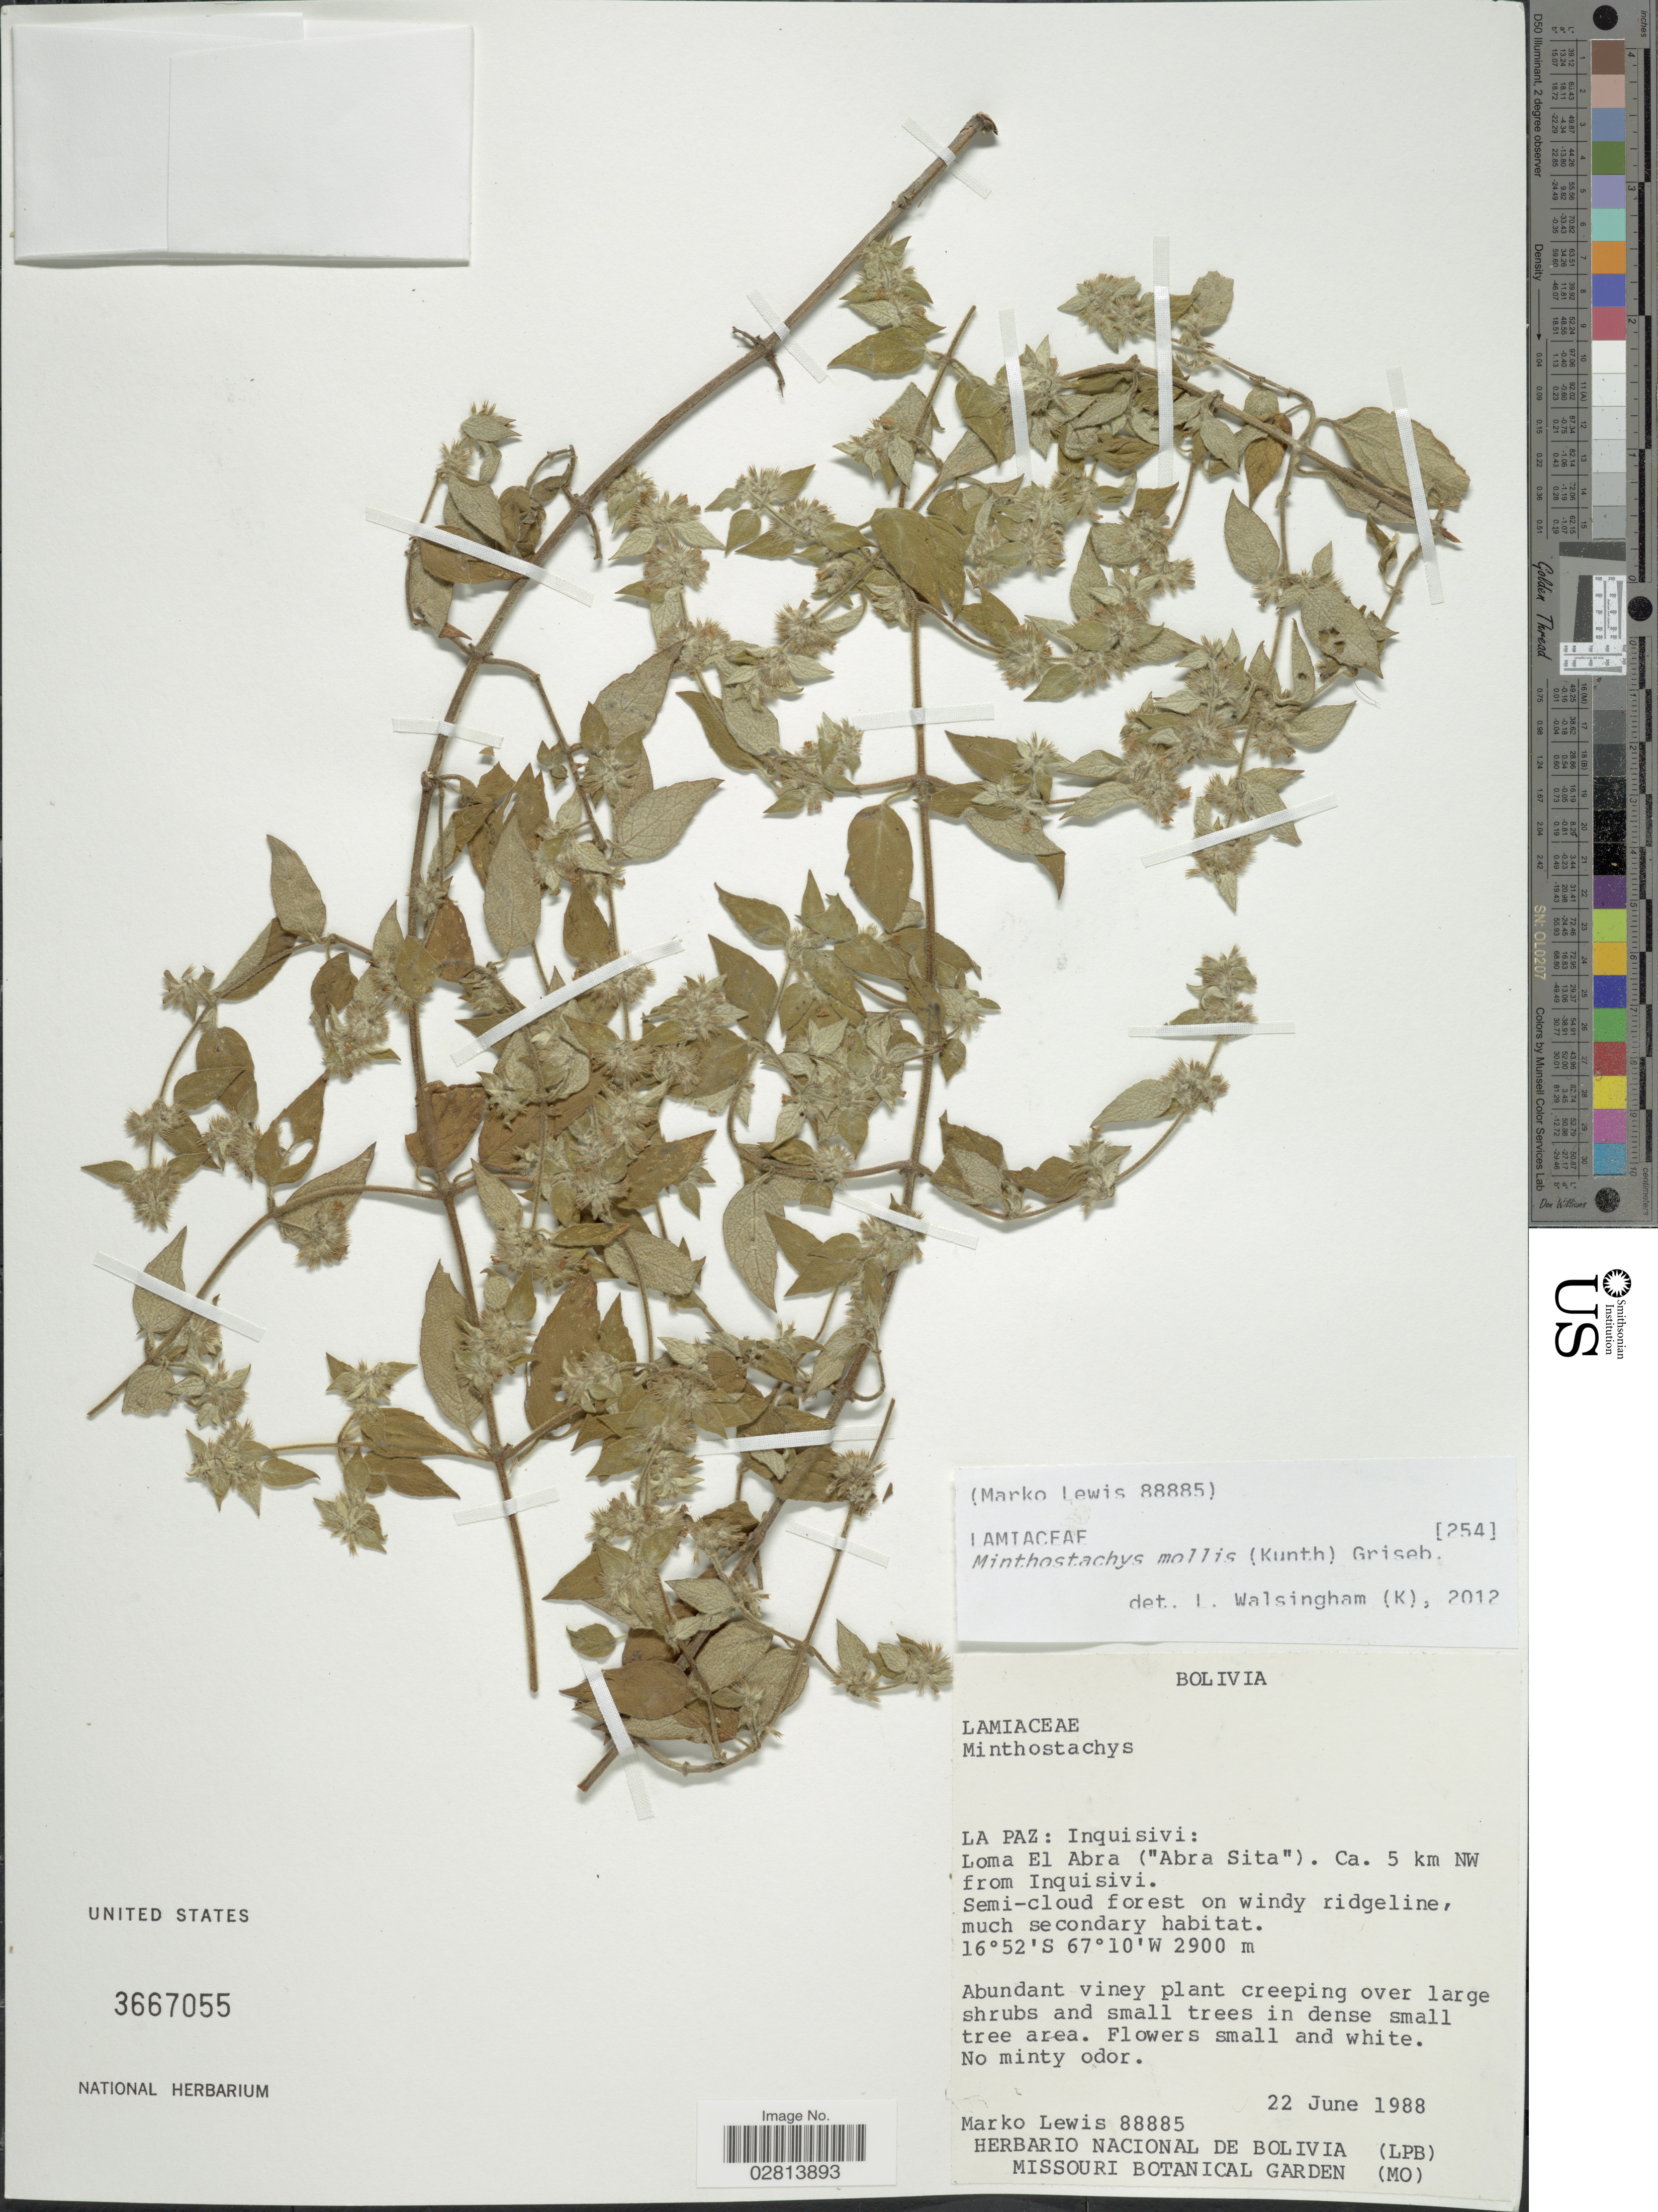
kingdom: Plantae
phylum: Tracheophyta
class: Magnoliopsida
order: Lamiales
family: Lamiaceae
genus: Minthostachys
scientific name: Minthostachys mollis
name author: (Kunth) Griseb.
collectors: M. A. Lewis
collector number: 88885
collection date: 1988-06-22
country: Bolivia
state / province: La Paz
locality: Inquisivi: Loma El Abra ("Abra Sita"). Ca. 5 km NW from Inquisivi.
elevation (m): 2900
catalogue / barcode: US 3667055